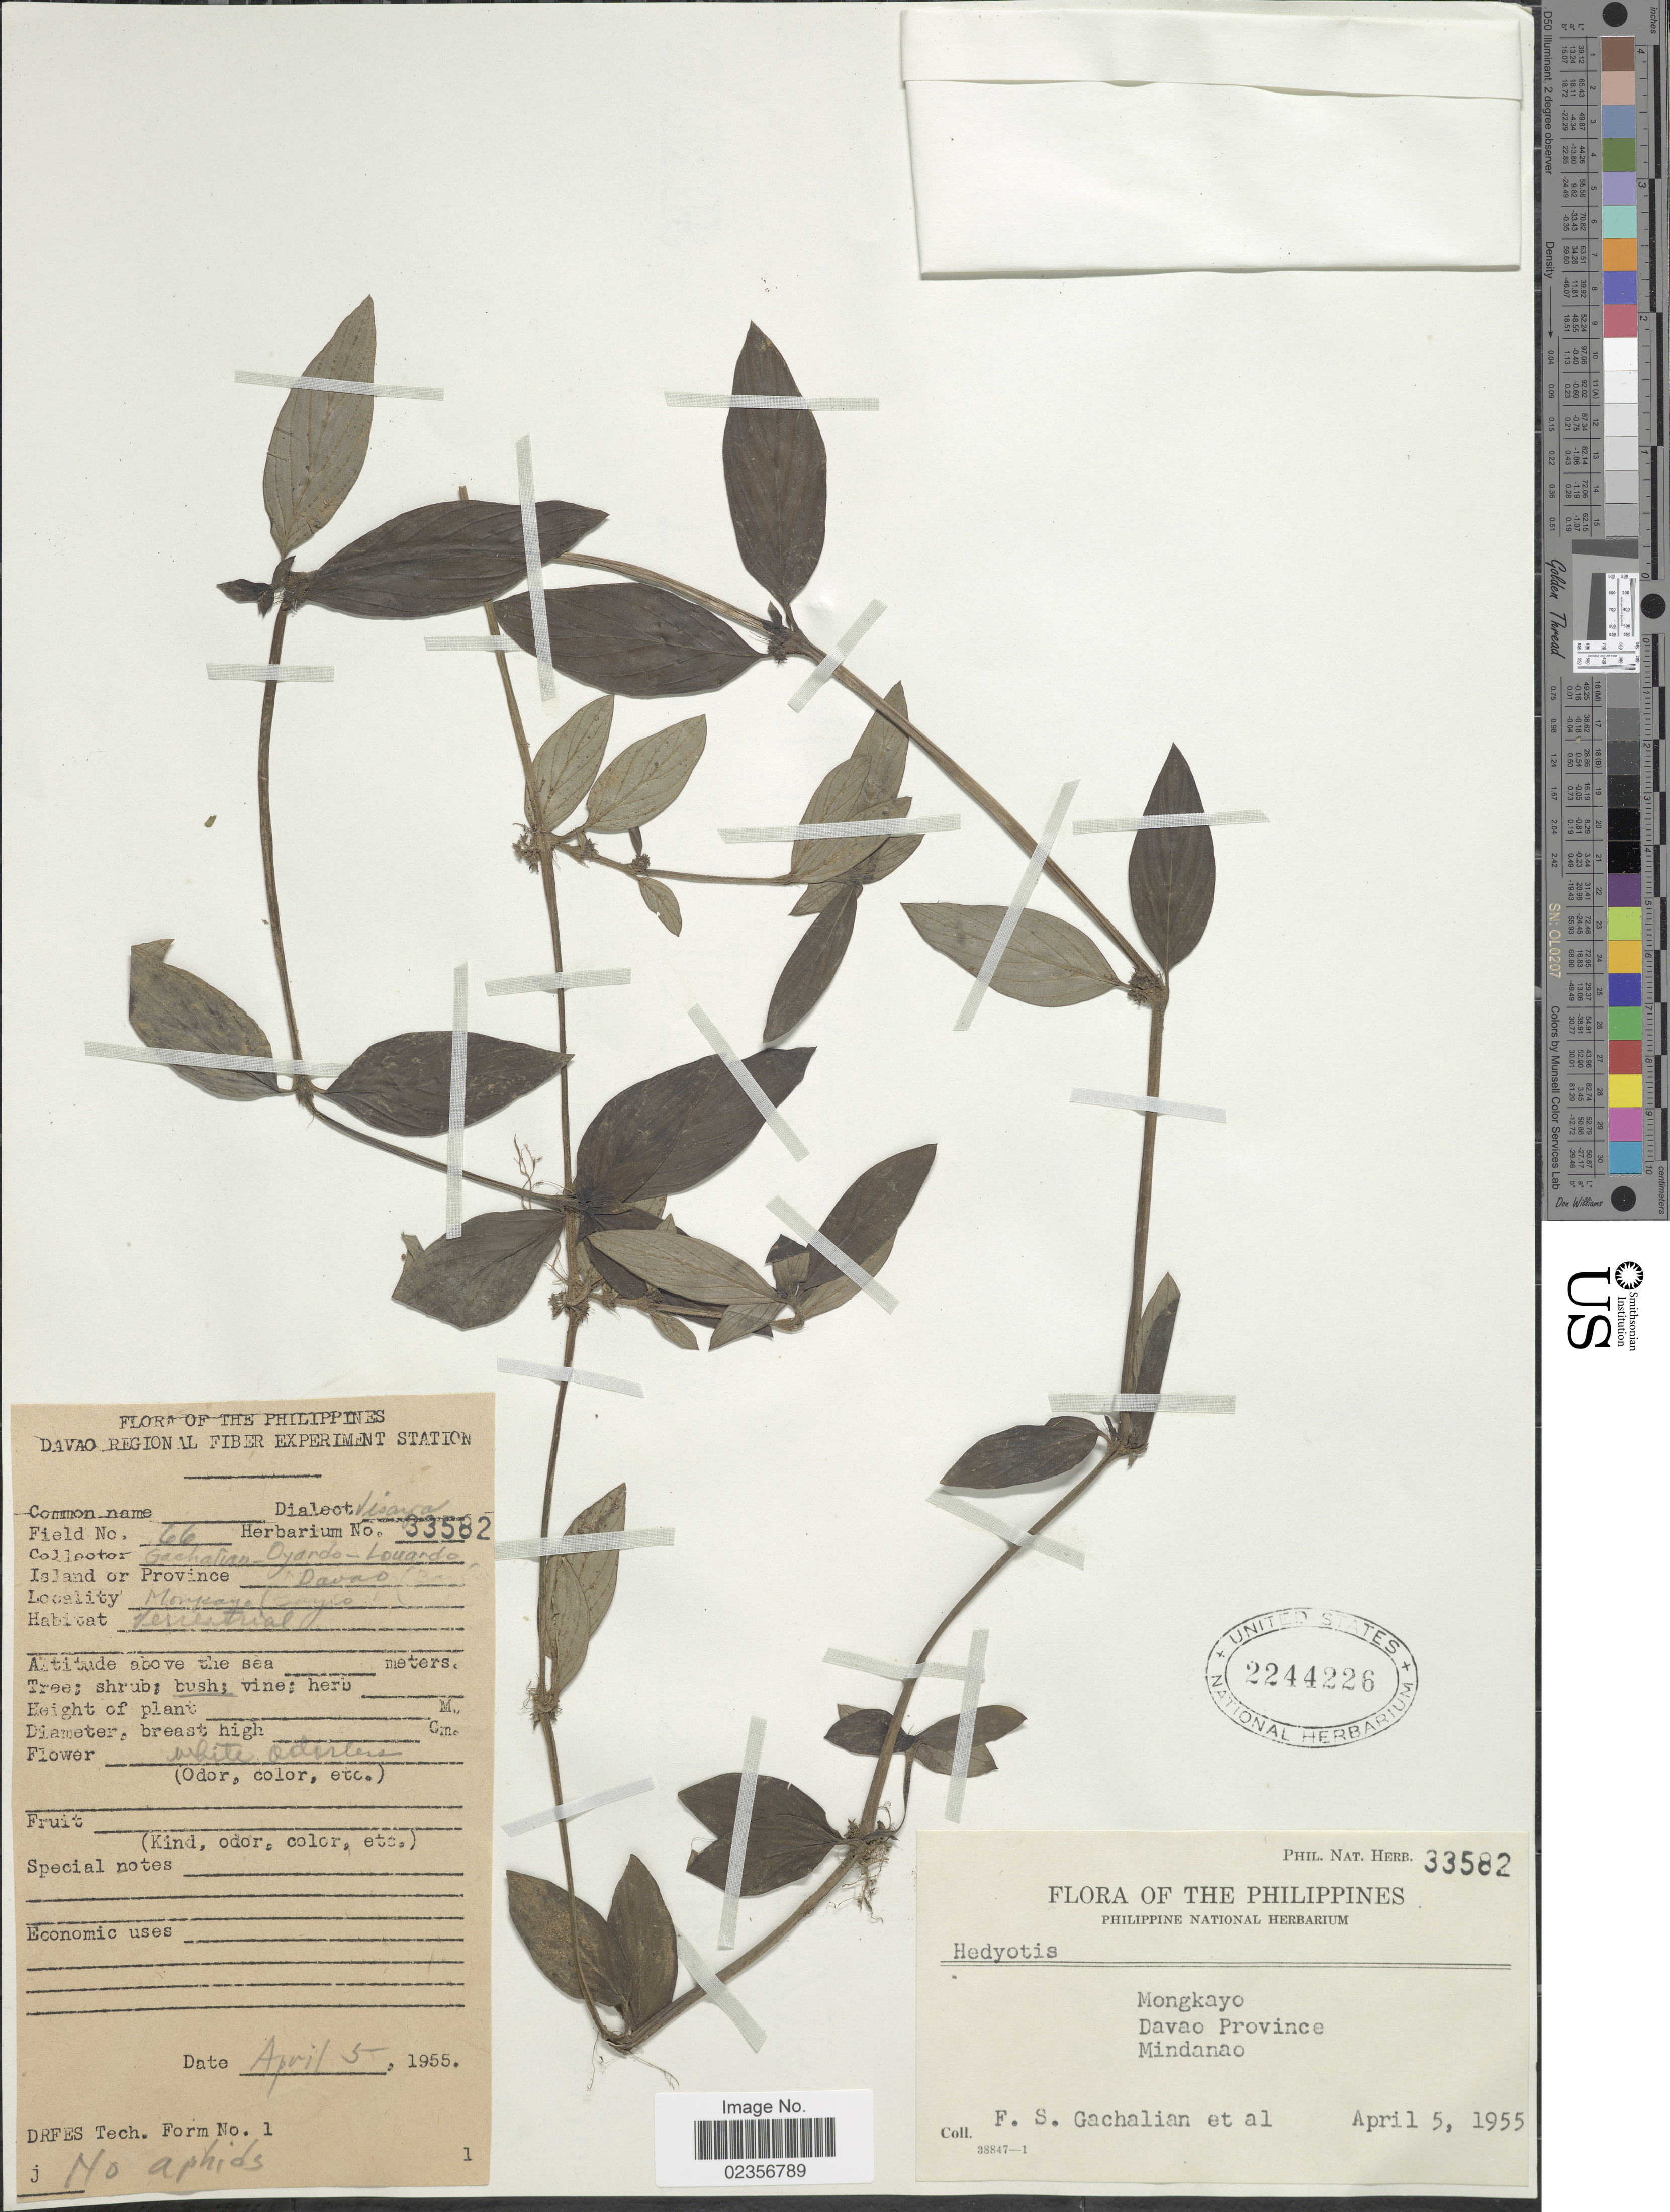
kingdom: Plantae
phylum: Tracheophyta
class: Magnoliopsida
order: Gentianales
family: Rubiaceae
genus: Hedyotis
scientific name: Hedyotis sp.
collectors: F. Gachalian & et al.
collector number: Phil. Nat. Herb. 33582/66?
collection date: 1955-04-05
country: Philippines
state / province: Davao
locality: Mongkayo. Mindanao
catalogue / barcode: US 2244226